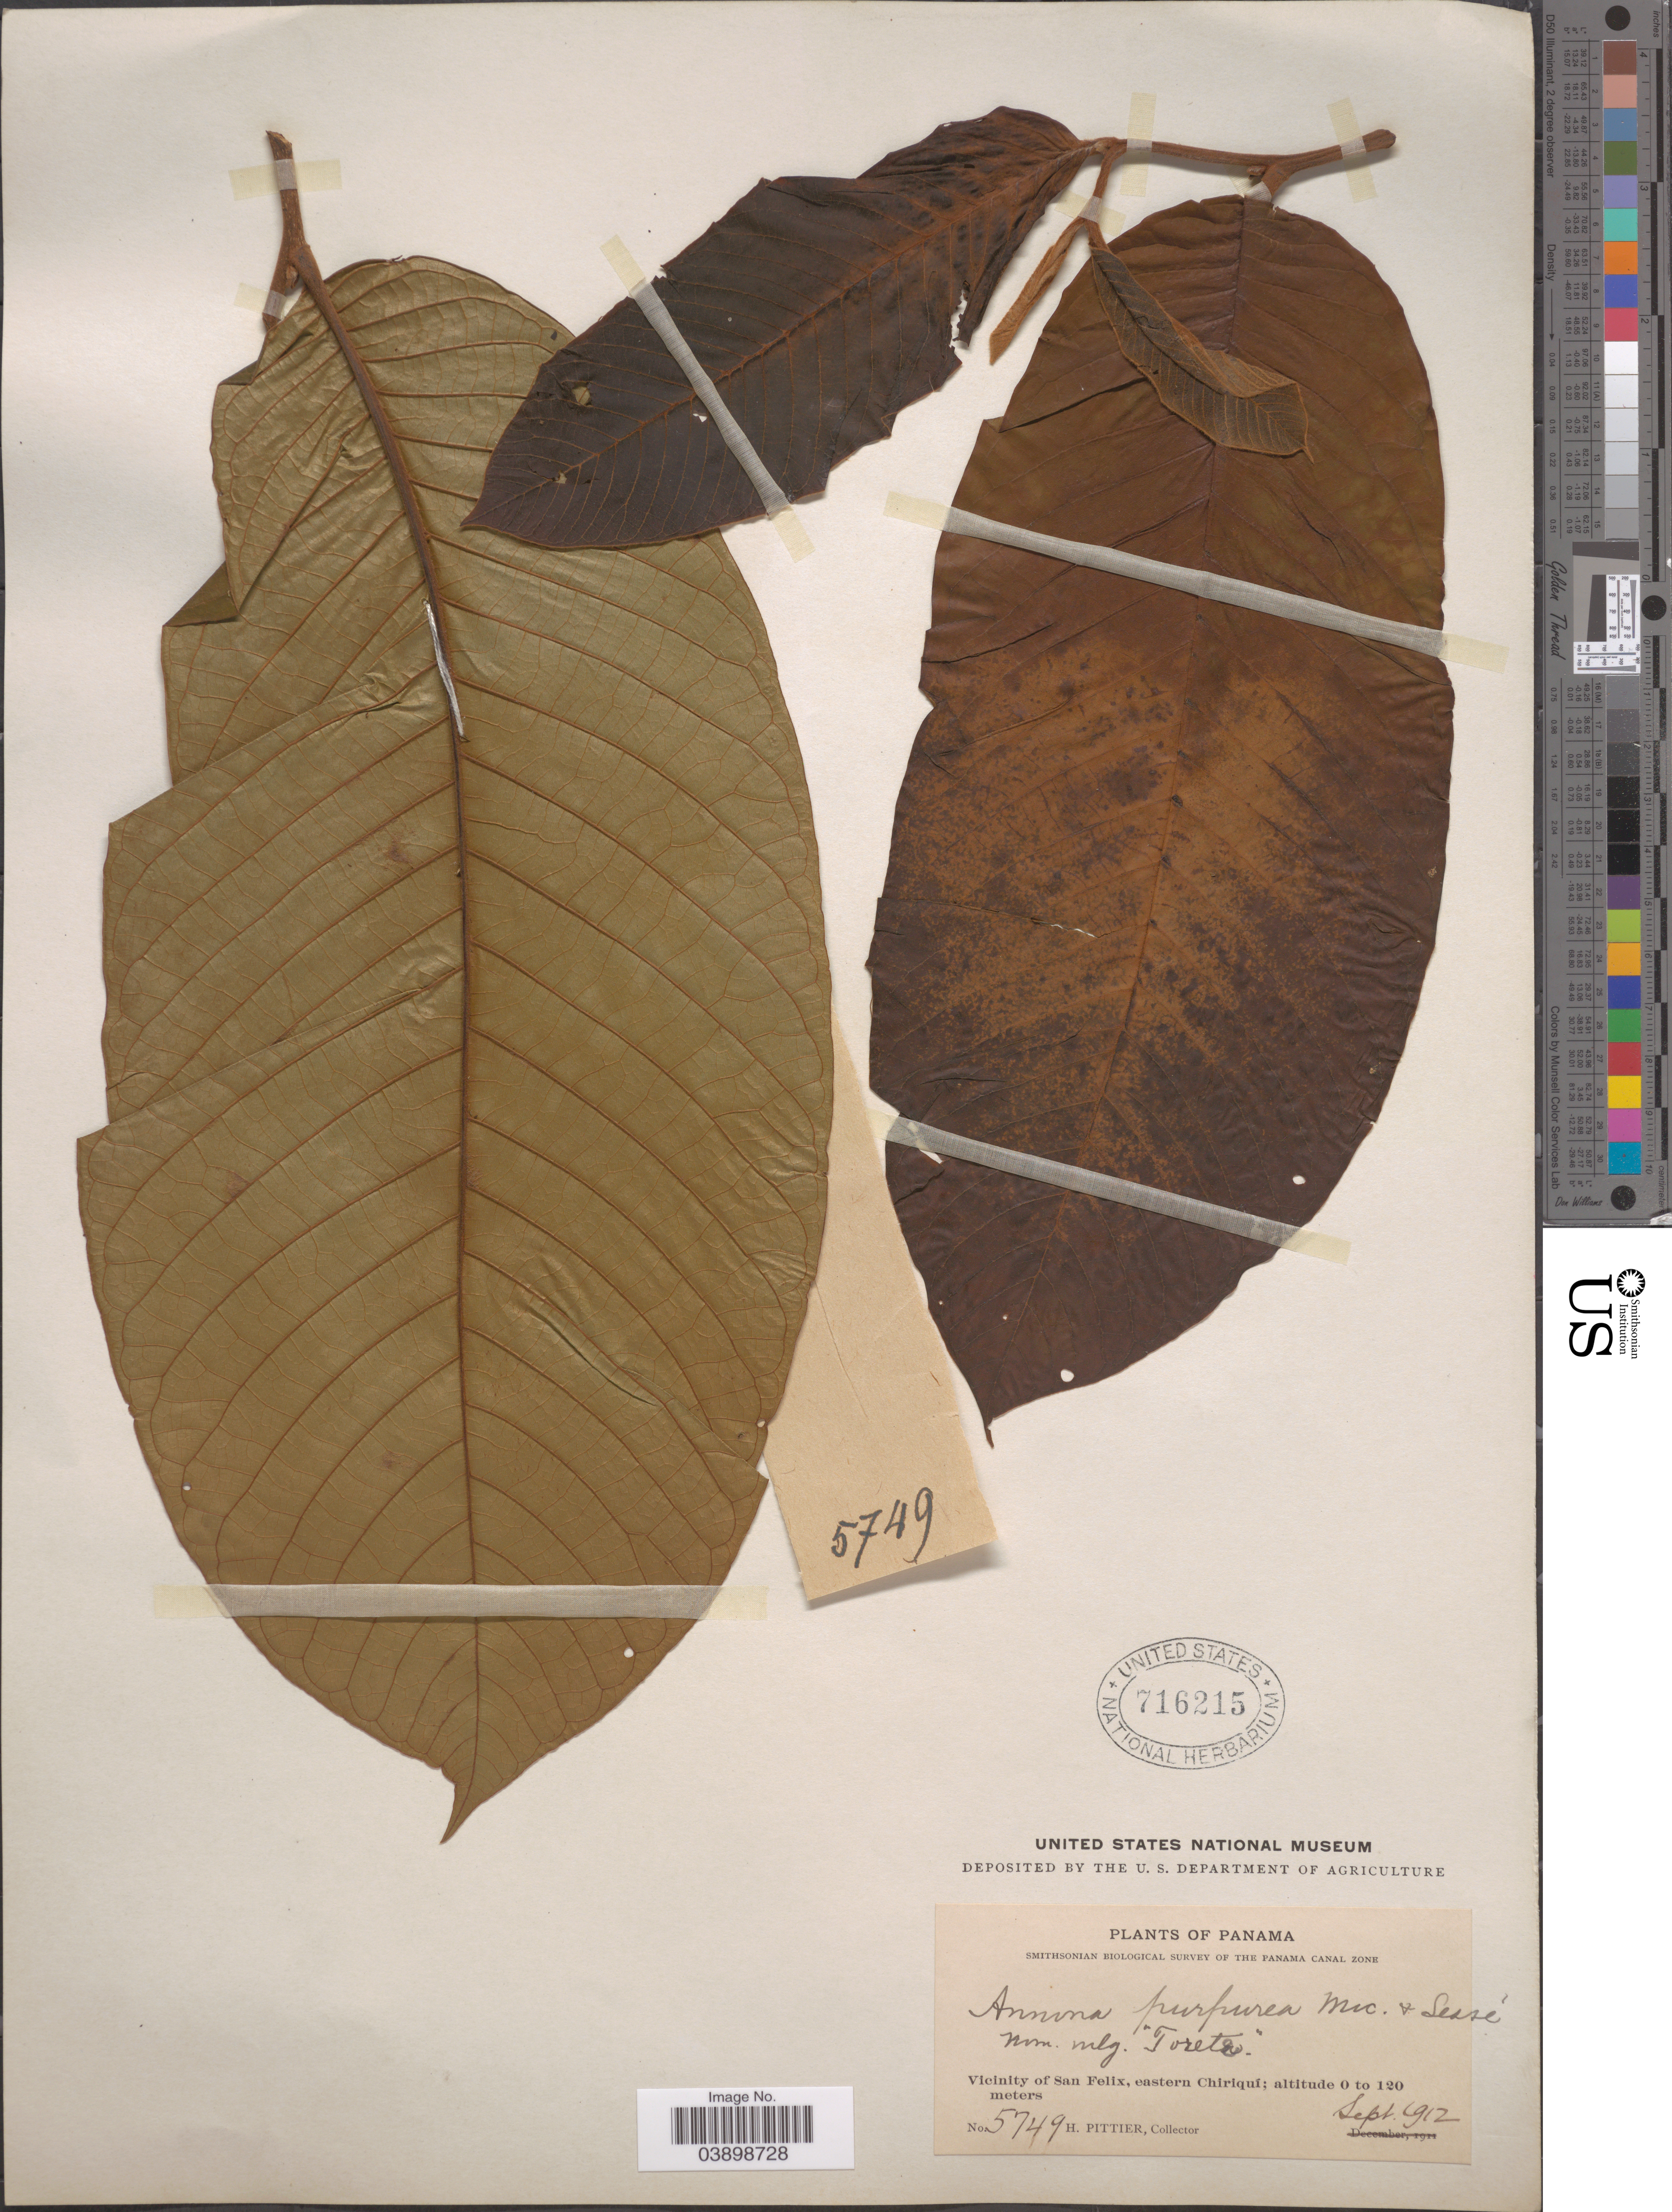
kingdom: Plantae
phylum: Tracheophyta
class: Magnoliopsida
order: Magnoliales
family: Annonaceae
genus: Annona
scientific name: Annona purpurea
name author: Moc. & Sessé ex Dunal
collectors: H. F. Pittier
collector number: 5749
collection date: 1912-09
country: Panama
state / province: Chiriqui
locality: The Panama Canal Zone. Vicinity of San Felix, eastern Chiriquí.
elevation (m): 0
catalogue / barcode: US 716215